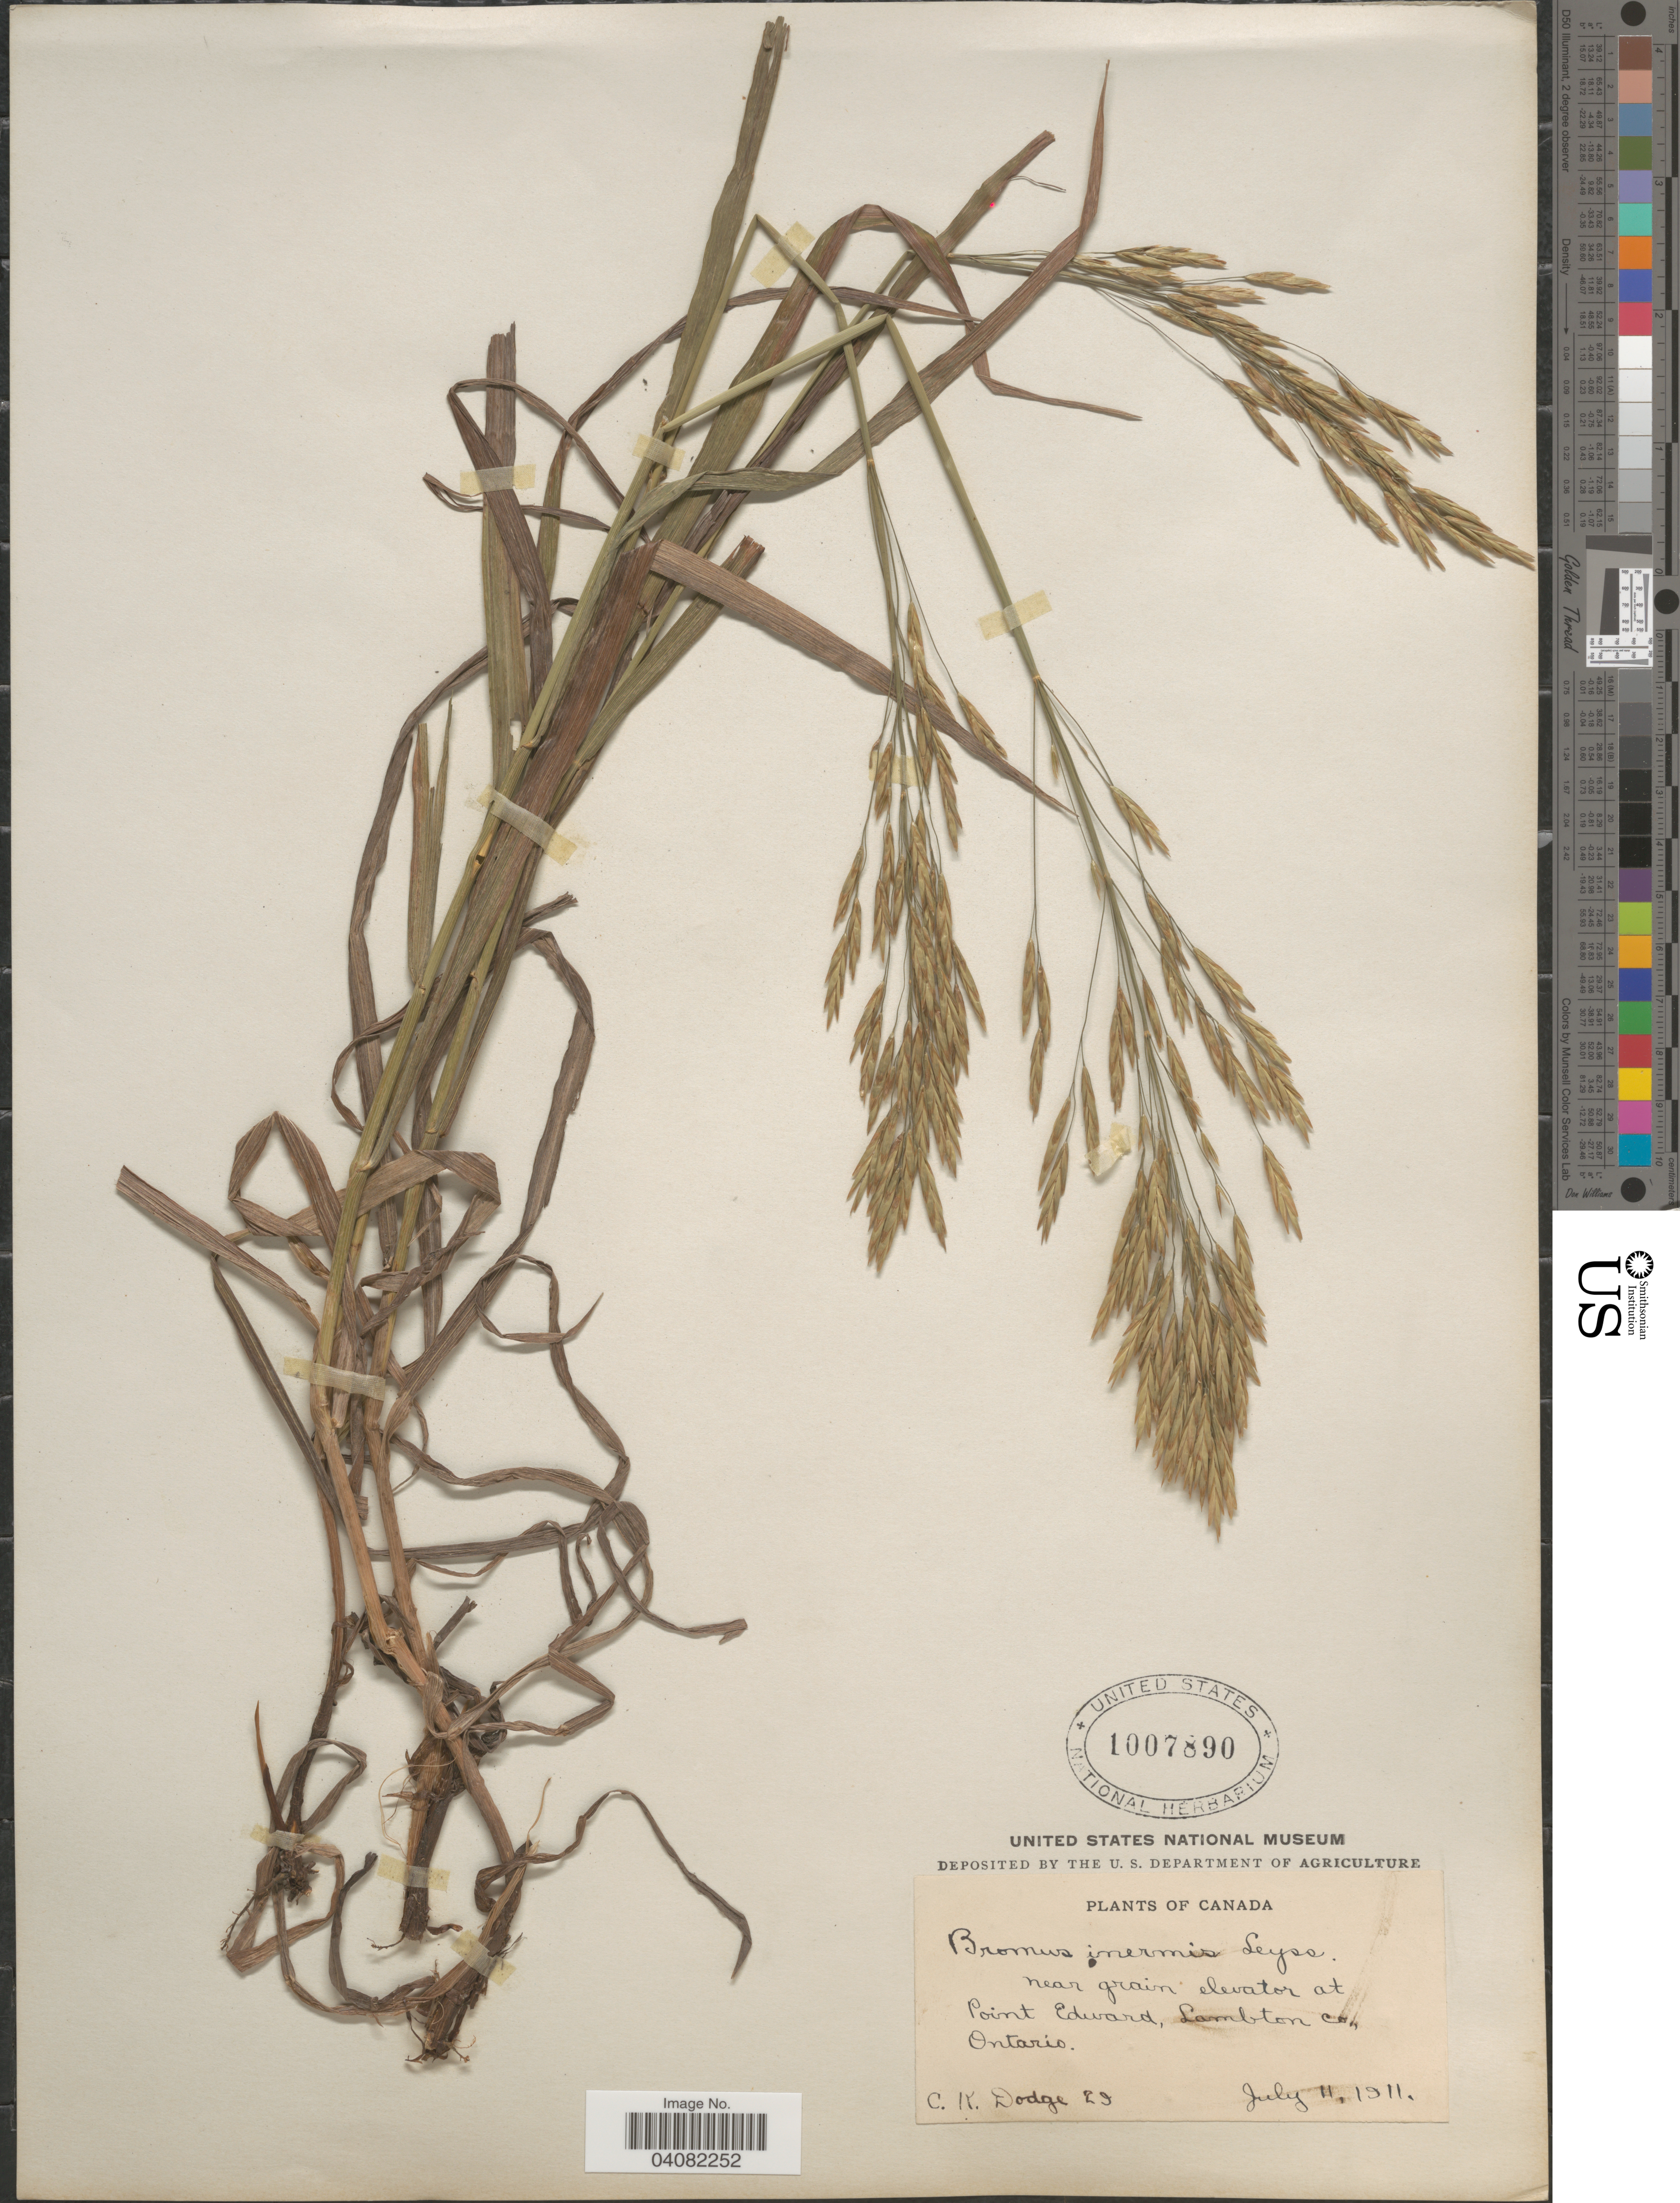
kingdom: Plantae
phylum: Tracheophyta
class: Liliopsida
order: Poales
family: Poaceae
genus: Bromus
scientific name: Bromus inermis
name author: Leyss.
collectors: C. Dodge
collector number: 29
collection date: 1911-07-11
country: Canada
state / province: Ontario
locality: Near grain elevator at Point Edward, Lambton Co.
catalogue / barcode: US 1007890